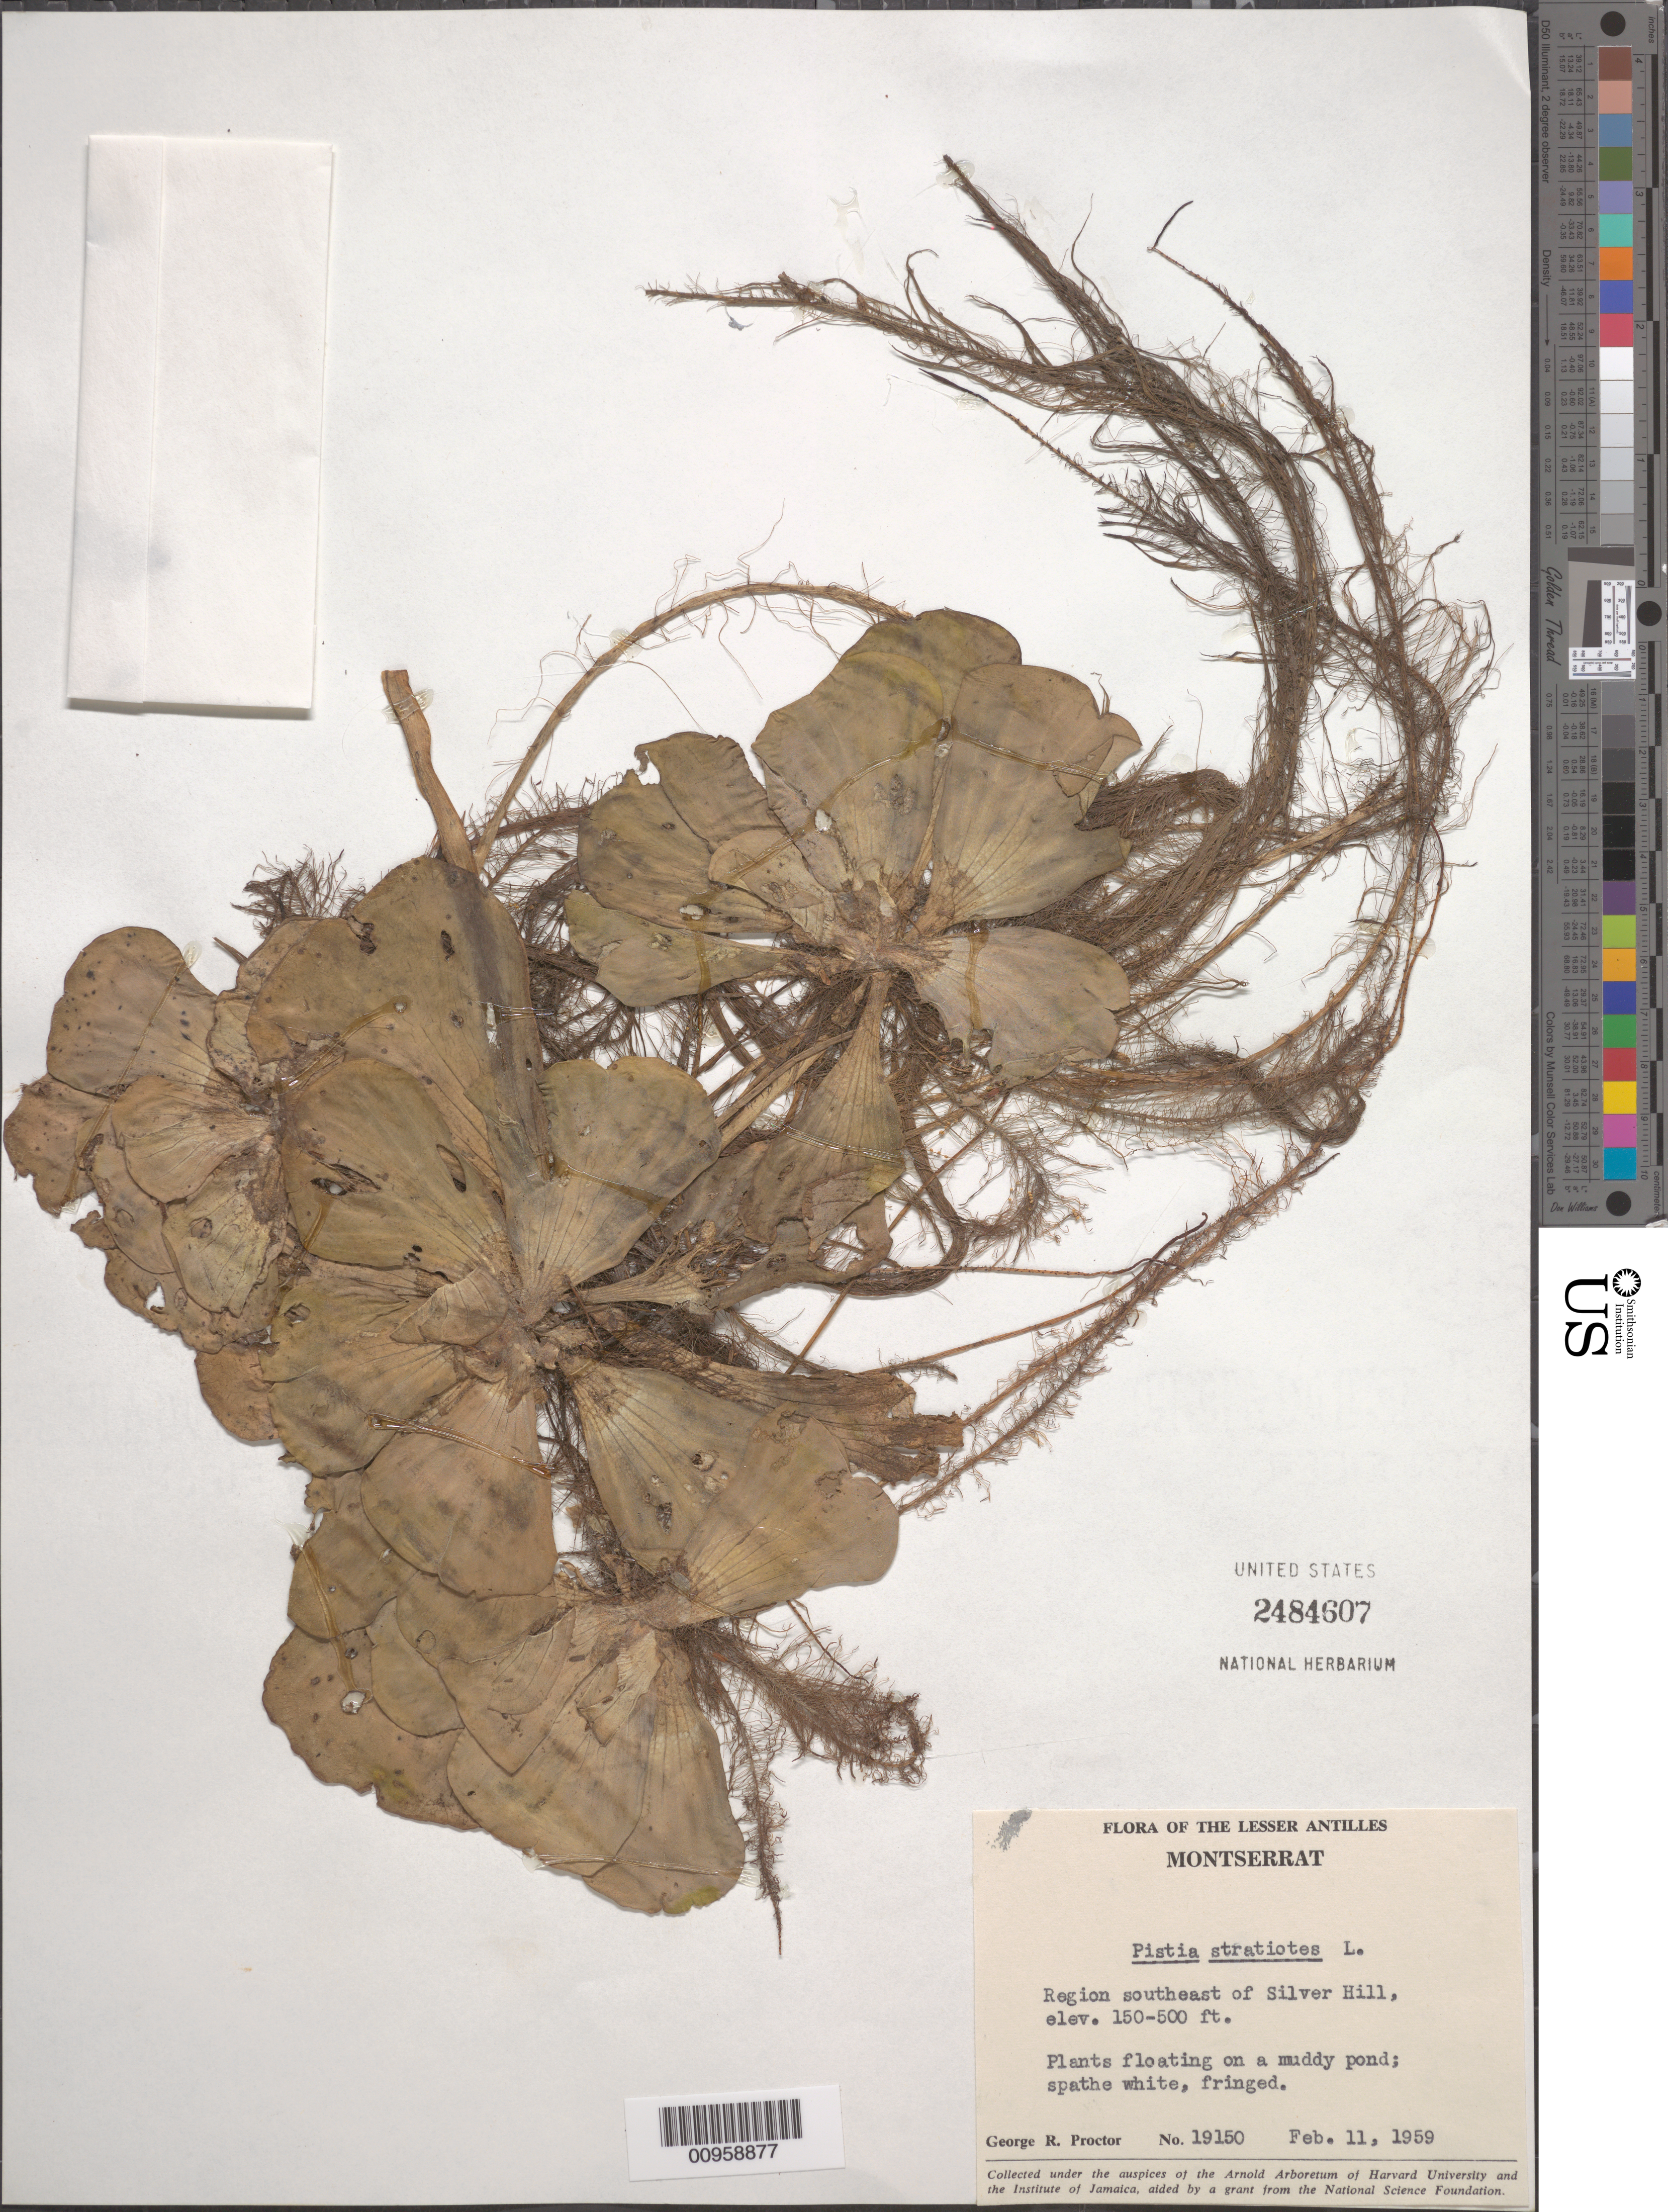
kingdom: Plantae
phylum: Tracheophyta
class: Liliopsida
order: Alismatales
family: Araceae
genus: Pistia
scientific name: Pistia stratiotes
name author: L.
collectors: G. R. Proctor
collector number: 19150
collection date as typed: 11 Feb 1959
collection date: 1959-02-11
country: Montserrat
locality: Region southeast of Silver Hill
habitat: Floating on muddy pond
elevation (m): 46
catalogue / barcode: US 2484607